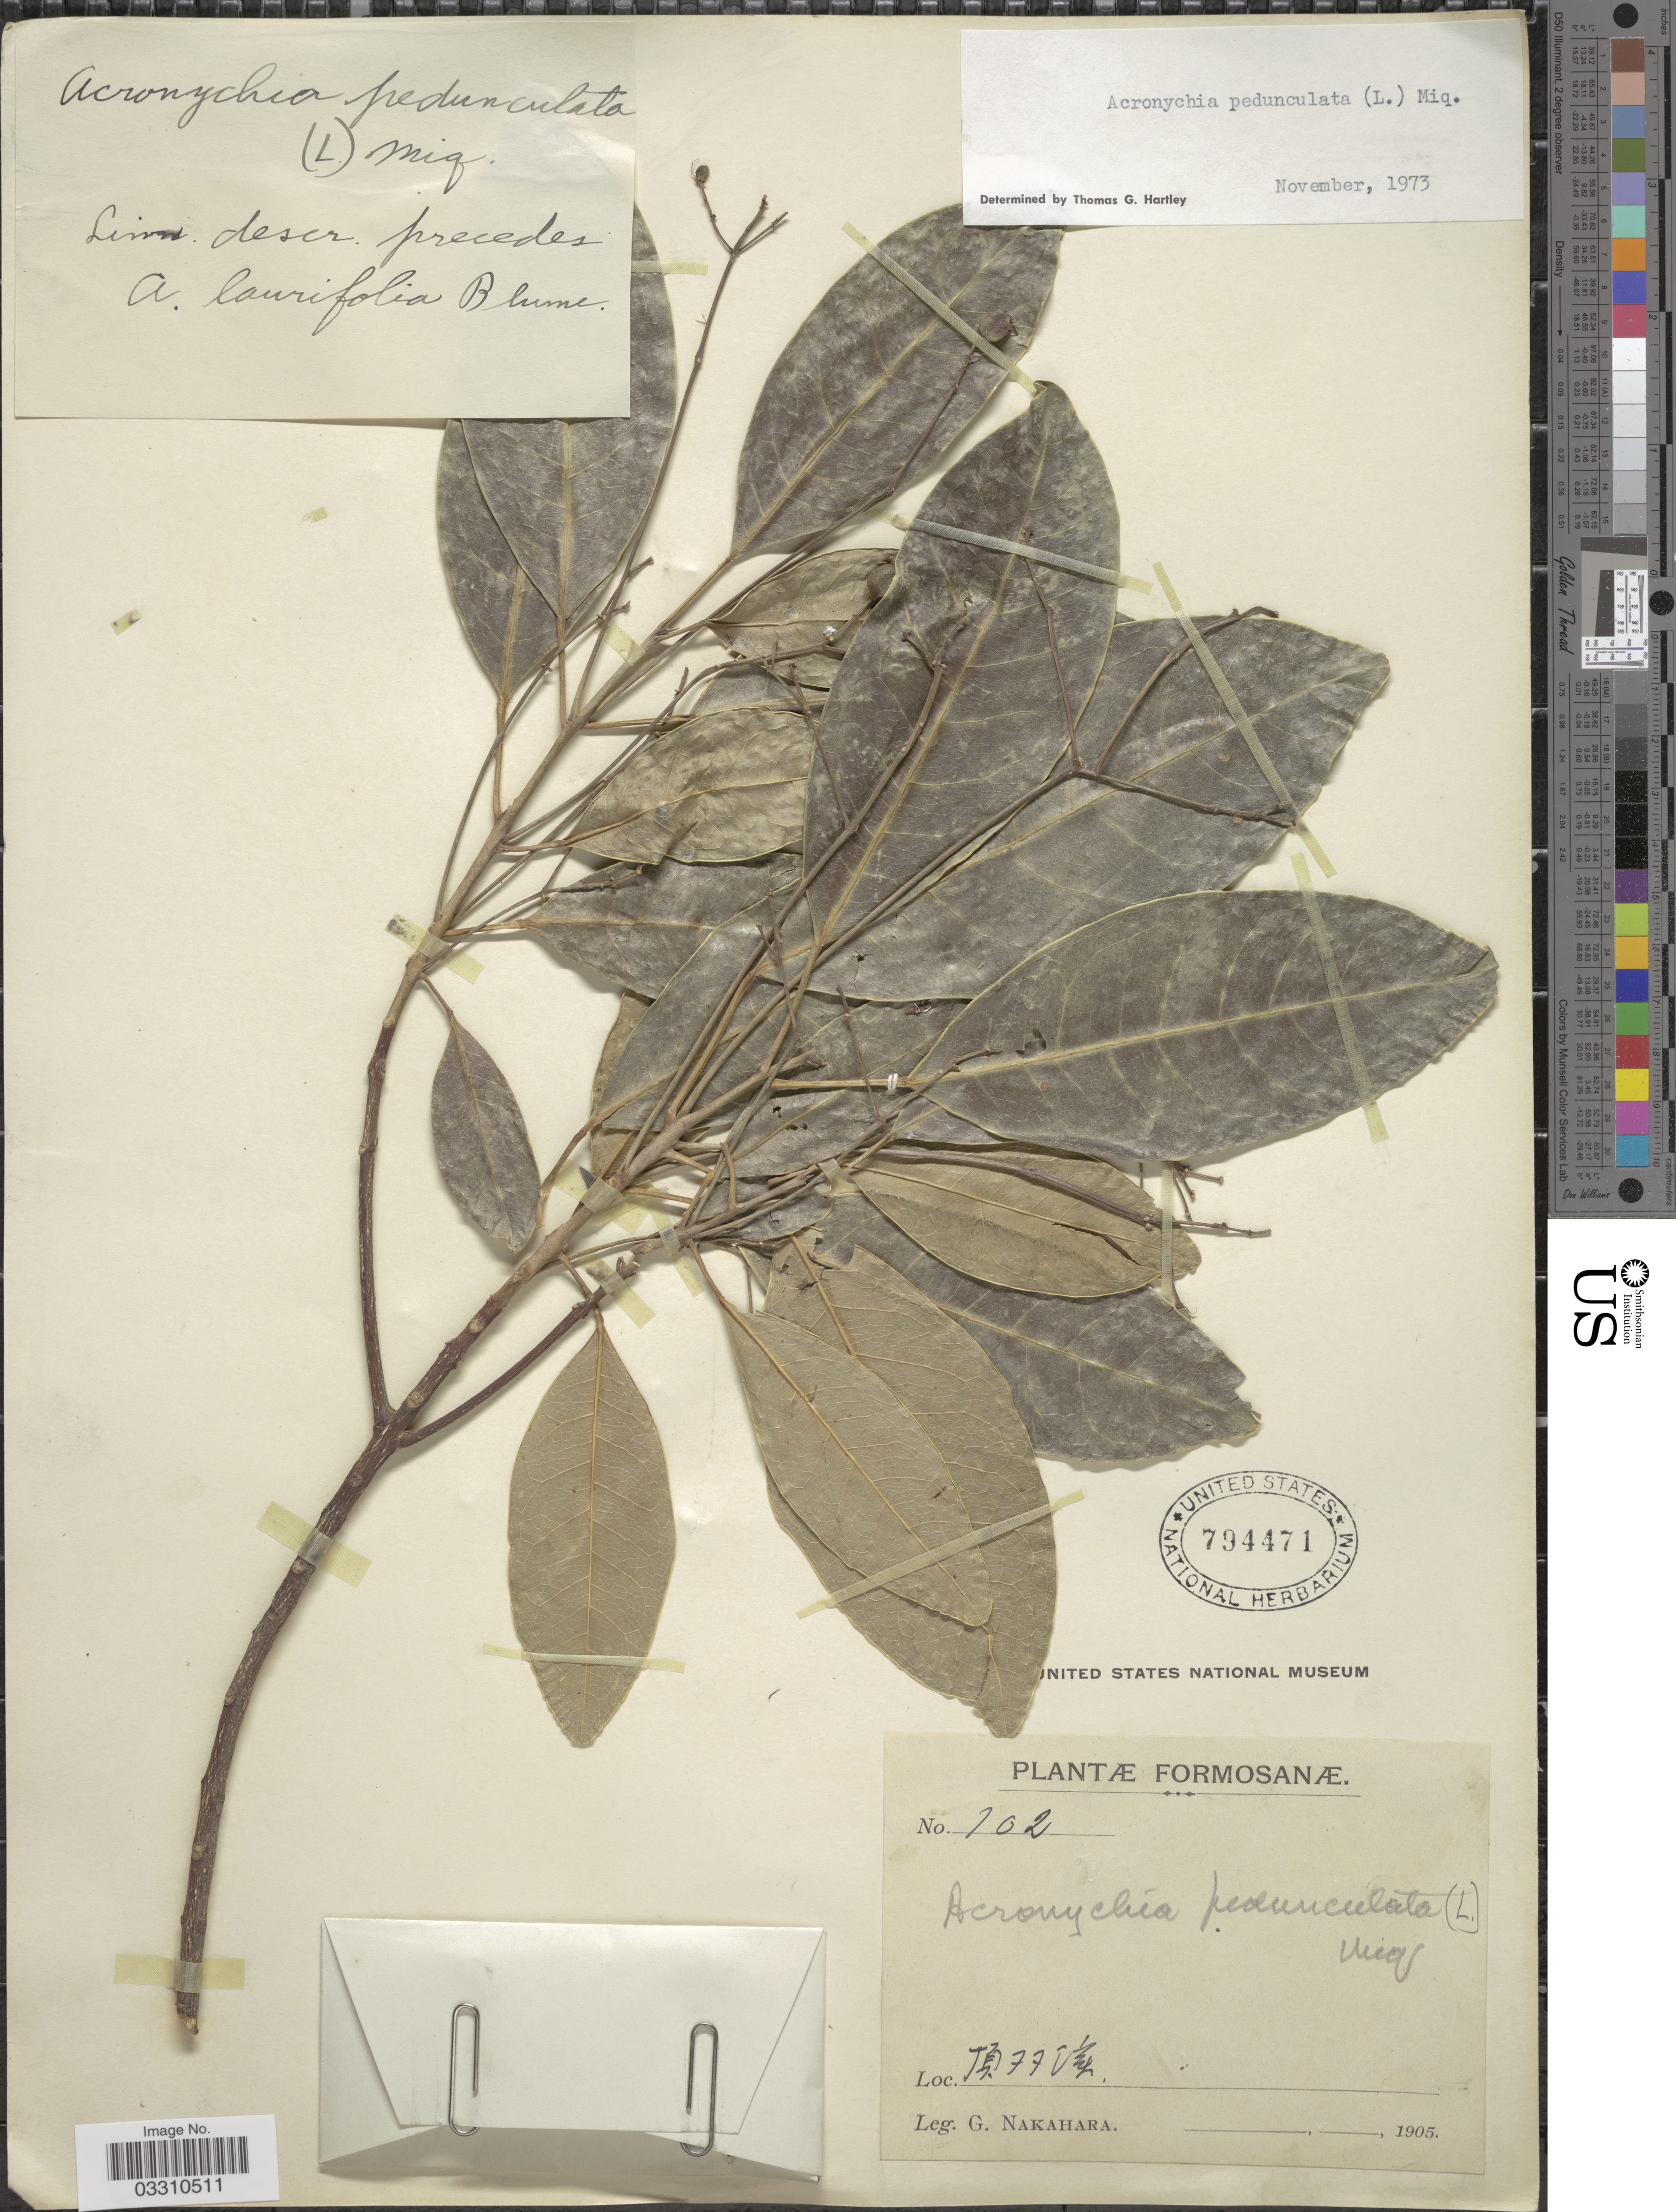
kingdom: Plantae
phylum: Tracheophyta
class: Magnoliopsida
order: Sapindales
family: Rutaceae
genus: Acronychia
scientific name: Acronychia pedunculata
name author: (L.) Miq.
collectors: G. Nakahara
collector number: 702*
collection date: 1905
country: Taiwan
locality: Formosanæ. X.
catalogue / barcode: US 794471